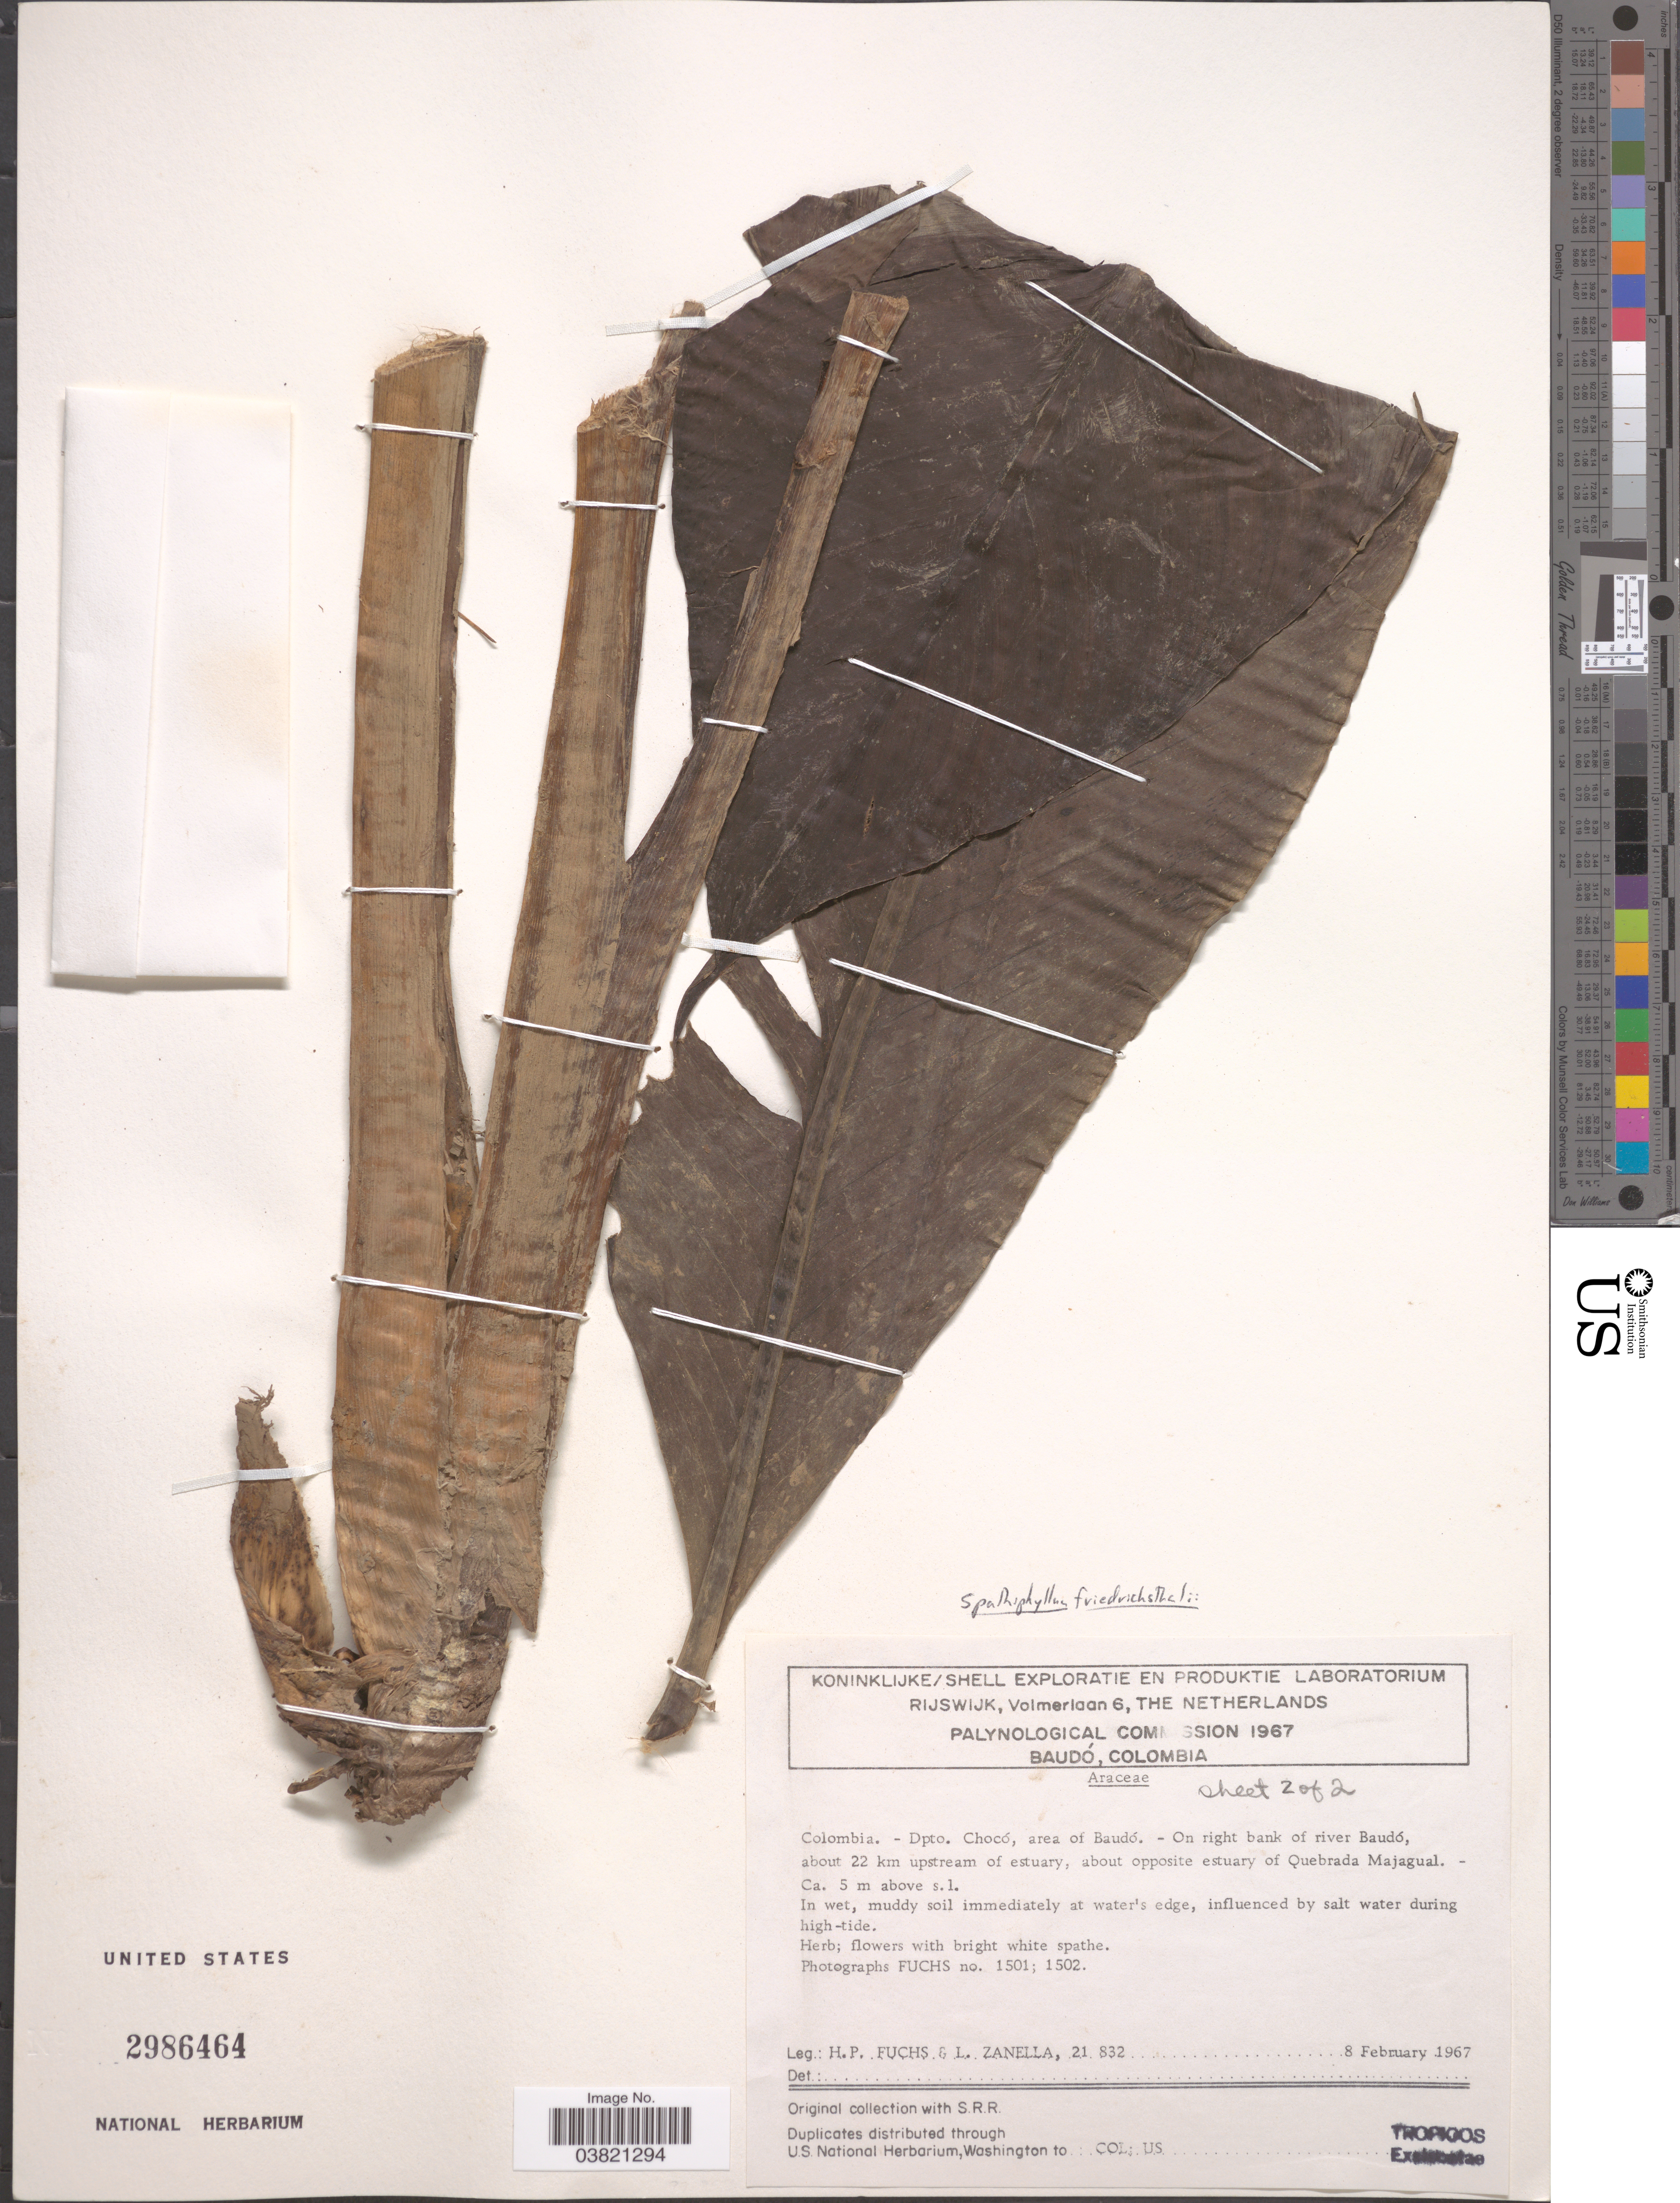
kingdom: Plantae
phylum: Tracheophyta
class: Liliopsida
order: Alismatales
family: Araceae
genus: Spathiphyllum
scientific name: Spathiphyllum friedrichsthalii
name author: Schott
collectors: H. P. Fuchs & L. Zanella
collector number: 21832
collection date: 1967-02-08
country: Colombia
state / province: Chocó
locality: Dpto. Chocó, area of Baudó. - On right bank of river Baudó, about 22 km upstream of estuary, about opposite estuary of Quebrada Majagual.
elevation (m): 5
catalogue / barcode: US 2986464